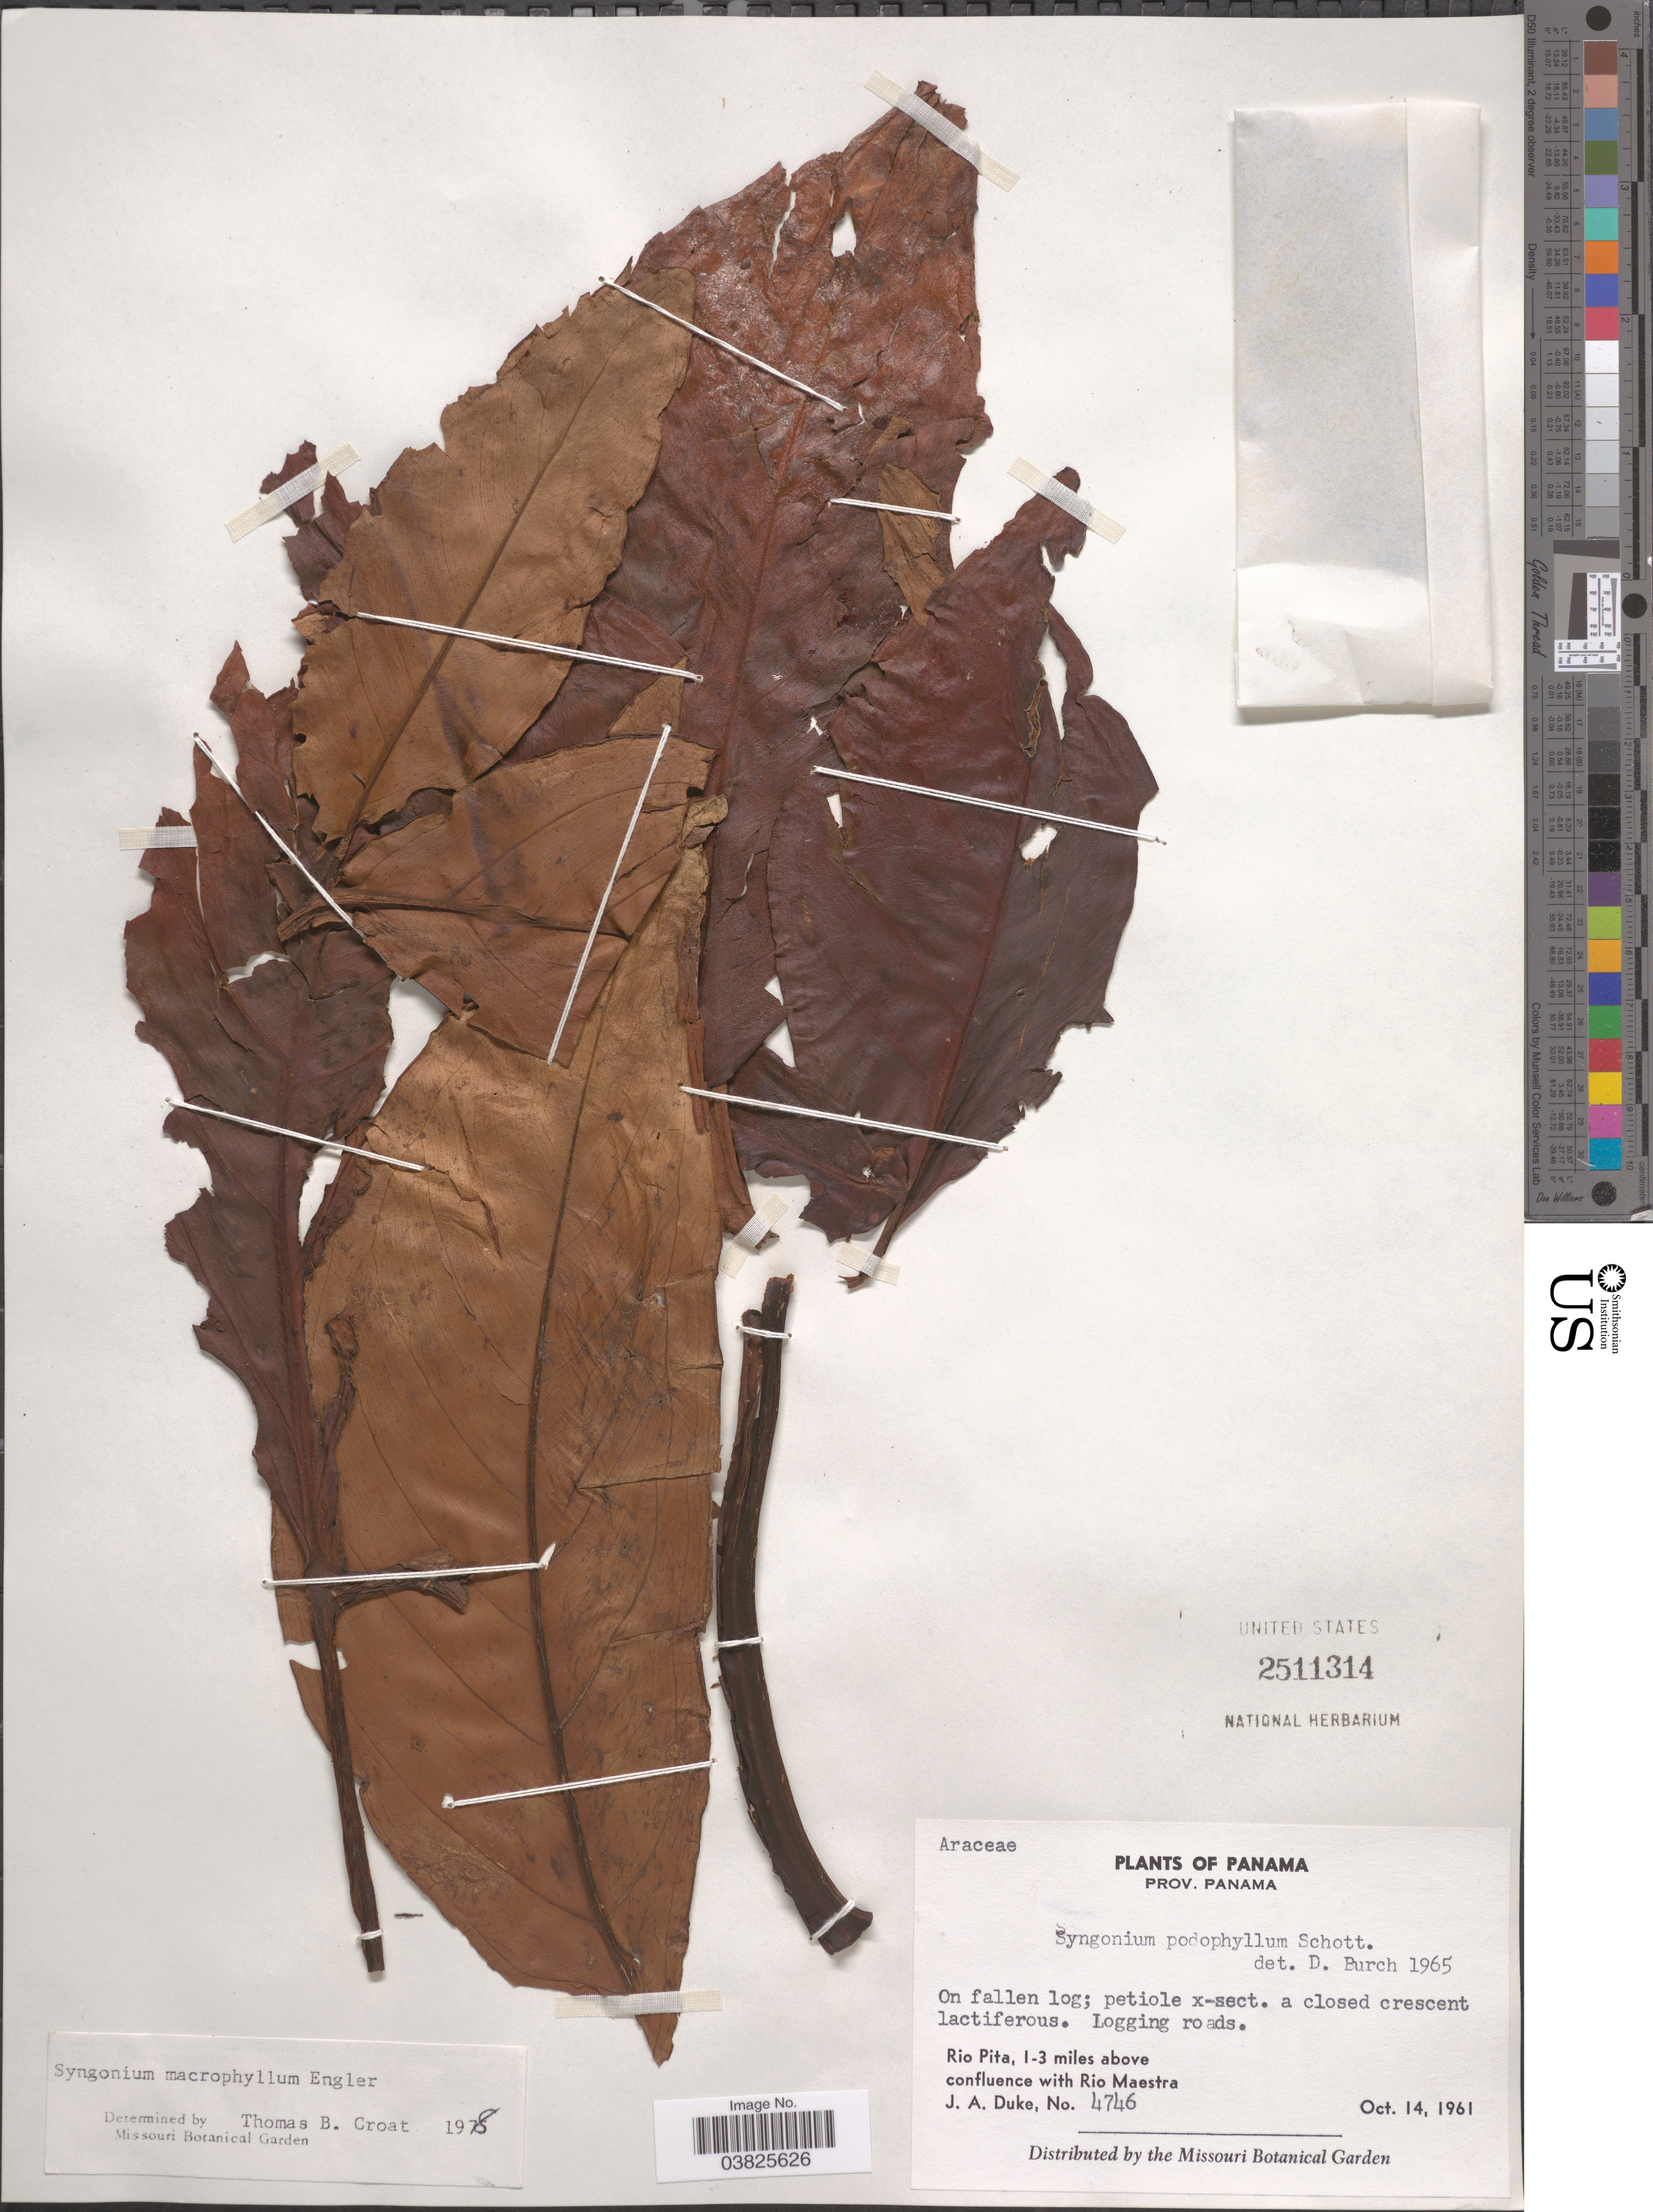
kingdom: Plantae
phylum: Tracheophyta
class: Liliopsida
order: Alismatales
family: Araceae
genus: Syngonium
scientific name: Syngonium macrophyllum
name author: Engl.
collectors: J. A. Duke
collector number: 4746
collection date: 1961-10-14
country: Panama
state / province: Panamá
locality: Prov. Panama. Logging roads. Rio Pita, 1-3 miles above confluence with Rio Maestra.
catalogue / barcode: US 2511314